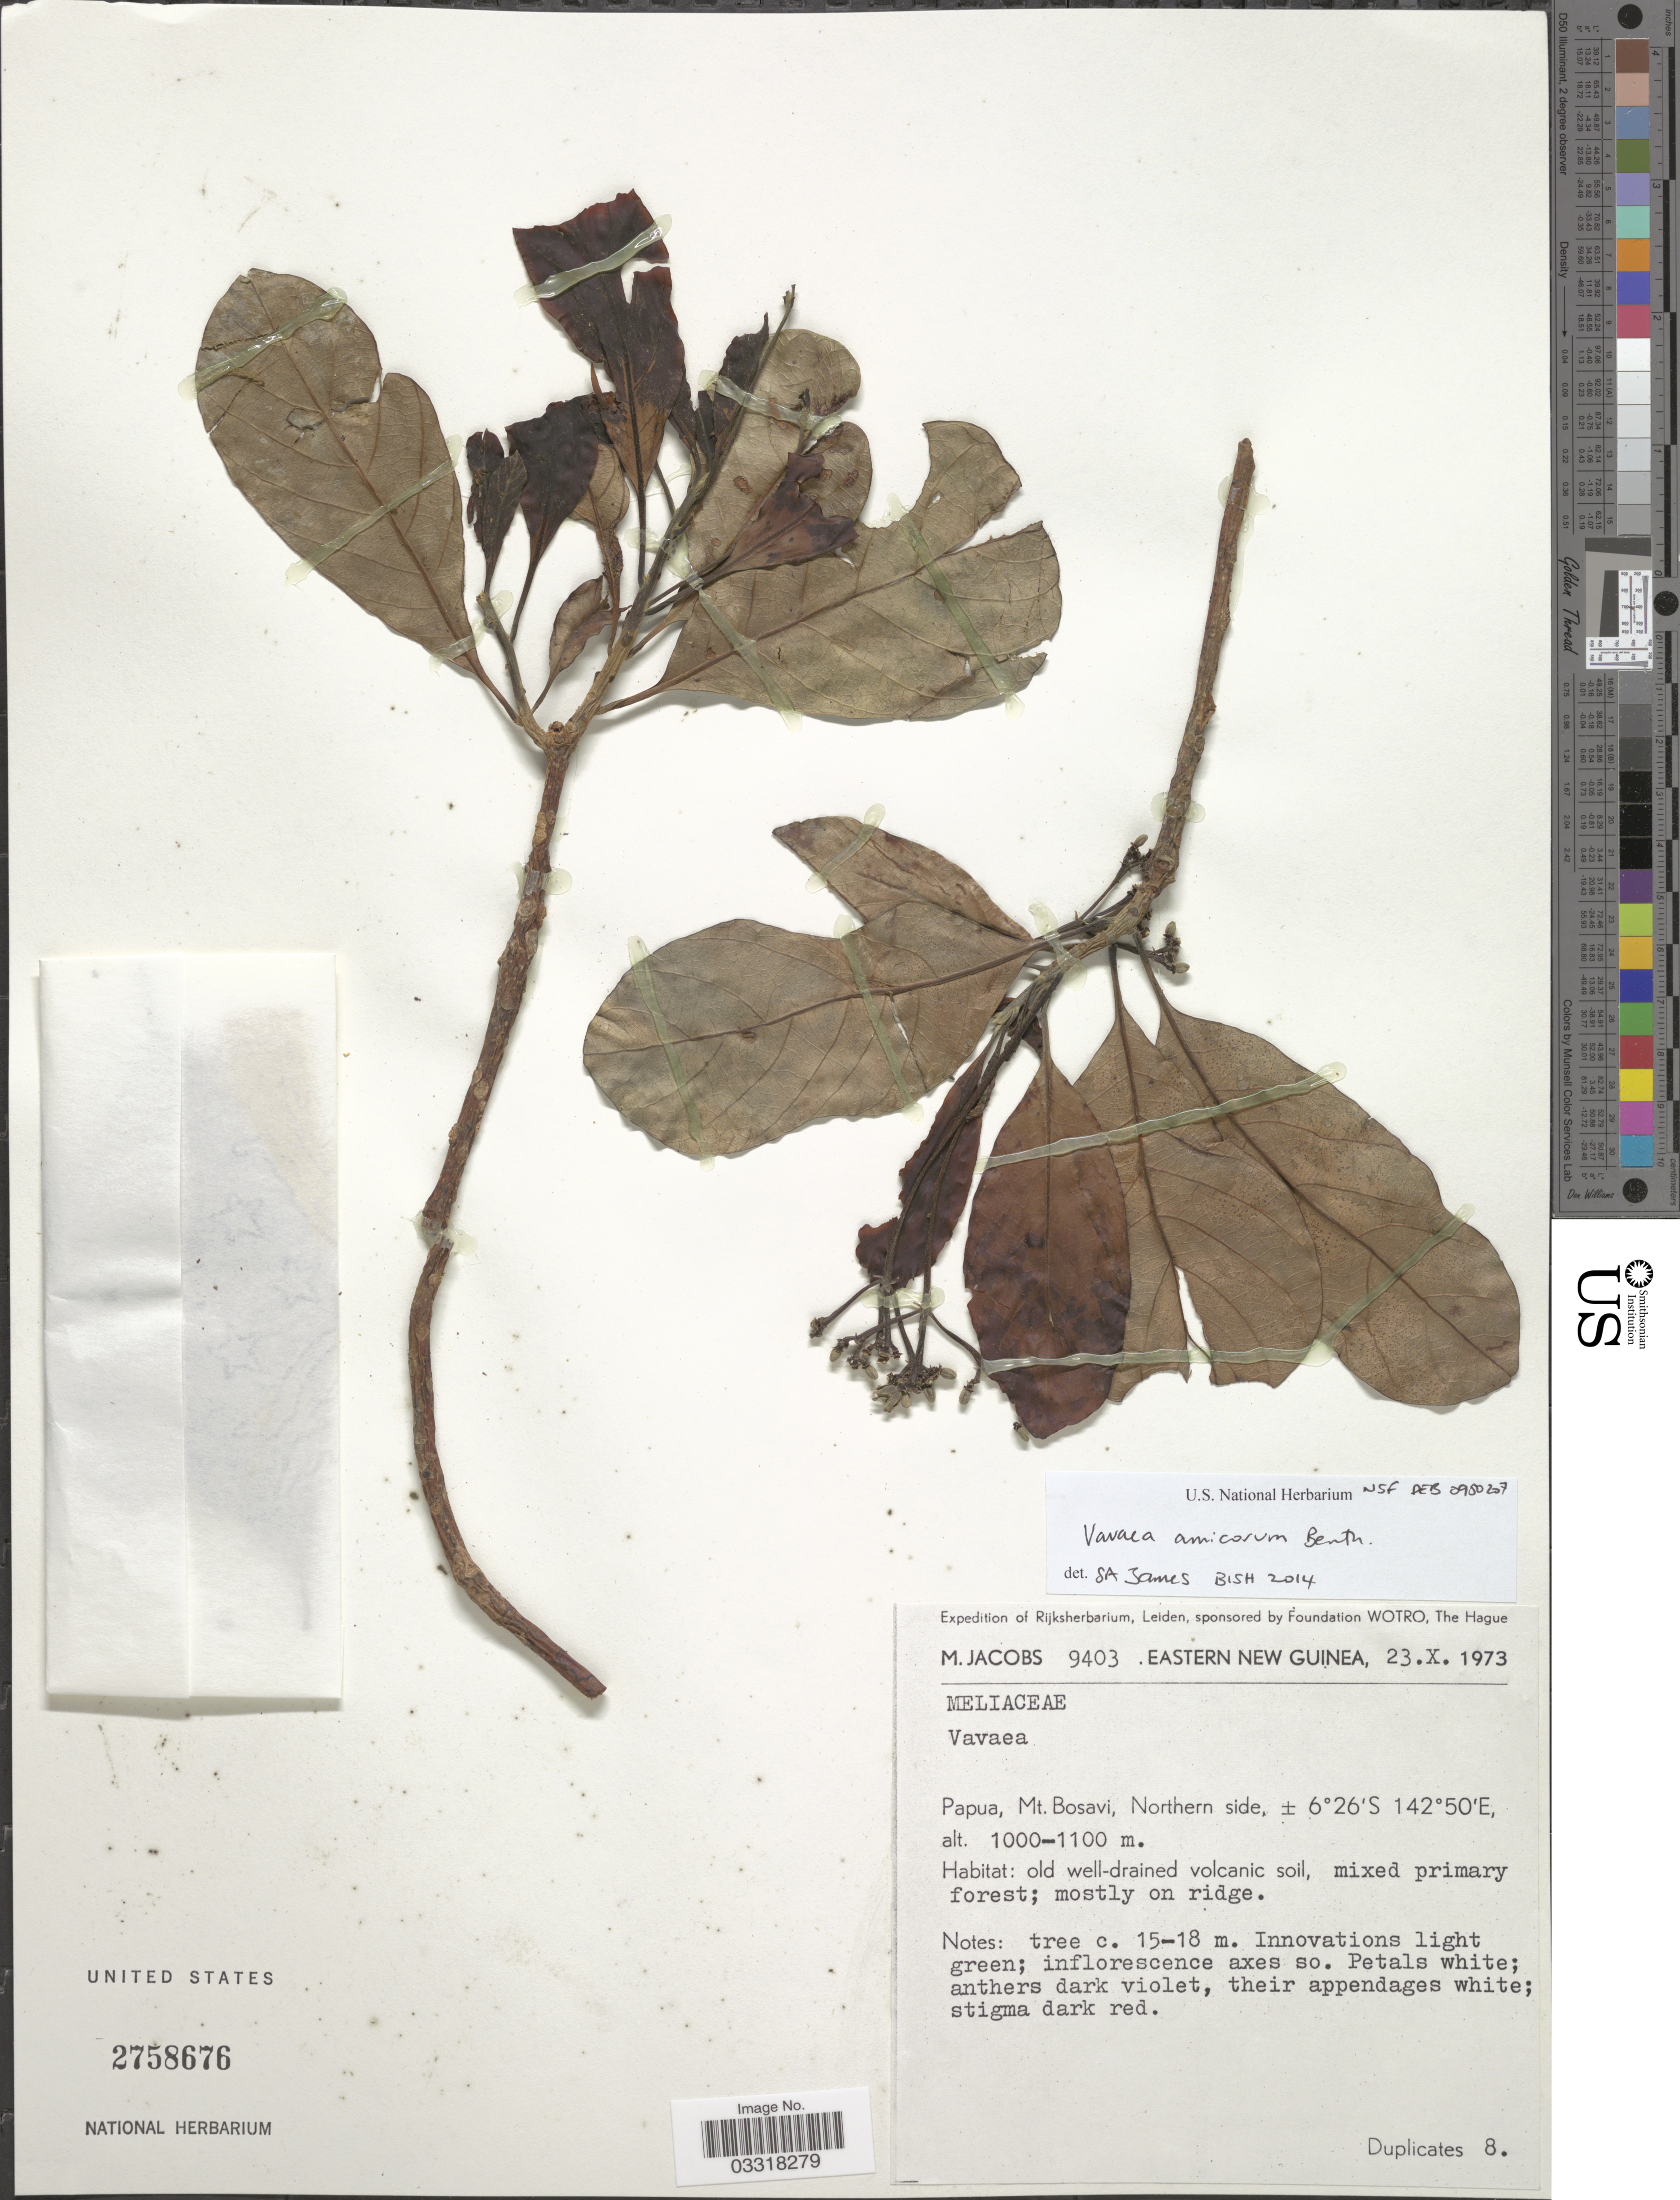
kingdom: Plantae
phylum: Tracheophyta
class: Magnoliopsida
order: Sapindales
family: Meliaceae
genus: Vavaea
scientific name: Vavaea amicorum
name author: Benth.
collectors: M. Jacobs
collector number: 9403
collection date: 1973-10-23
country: Papua New Guinea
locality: Eastern New Guinea. Papua, Mt. Bosavi, Northern side.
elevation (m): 1000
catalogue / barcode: US 2758676